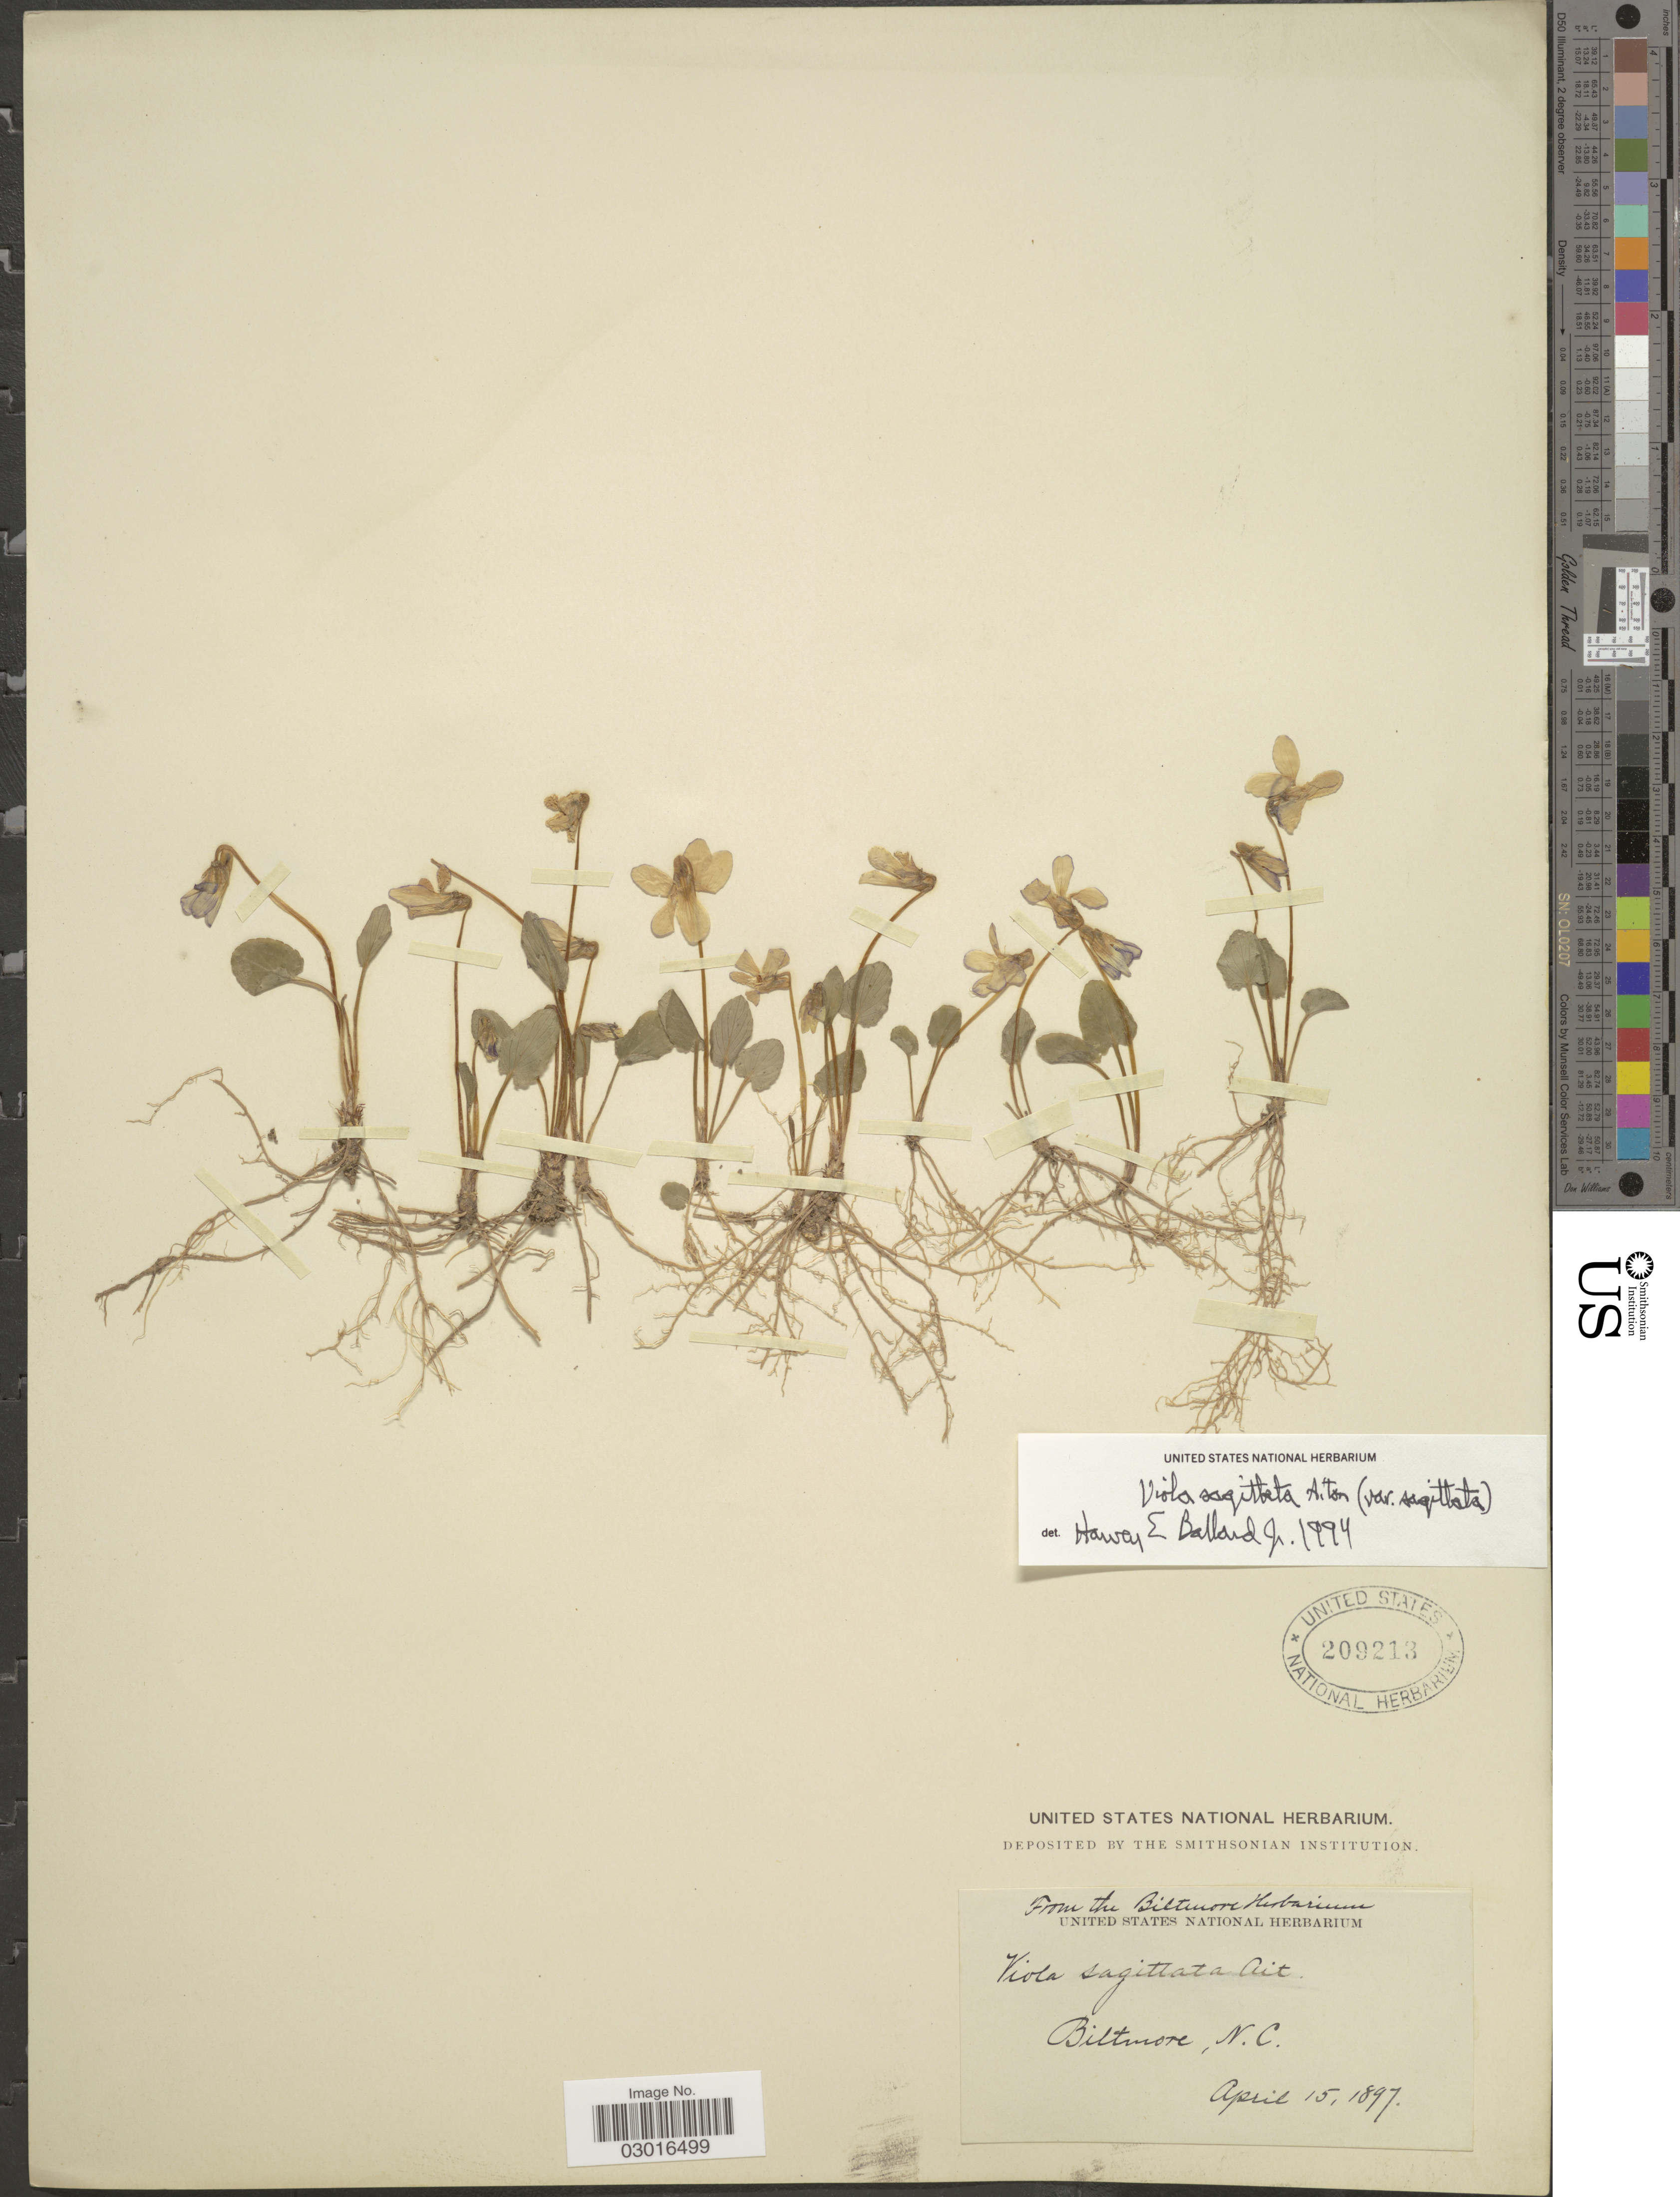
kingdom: Plantae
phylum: Tracheophyta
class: Magnoliopsida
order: Malpighiales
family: Violaceae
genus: Viola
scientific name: Viola sagittata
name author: Aiton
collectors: ex herb. United States National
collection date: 1897-04-15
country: United States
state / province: North Carolina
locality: Biltmore, N.C.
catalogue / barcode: US 209213